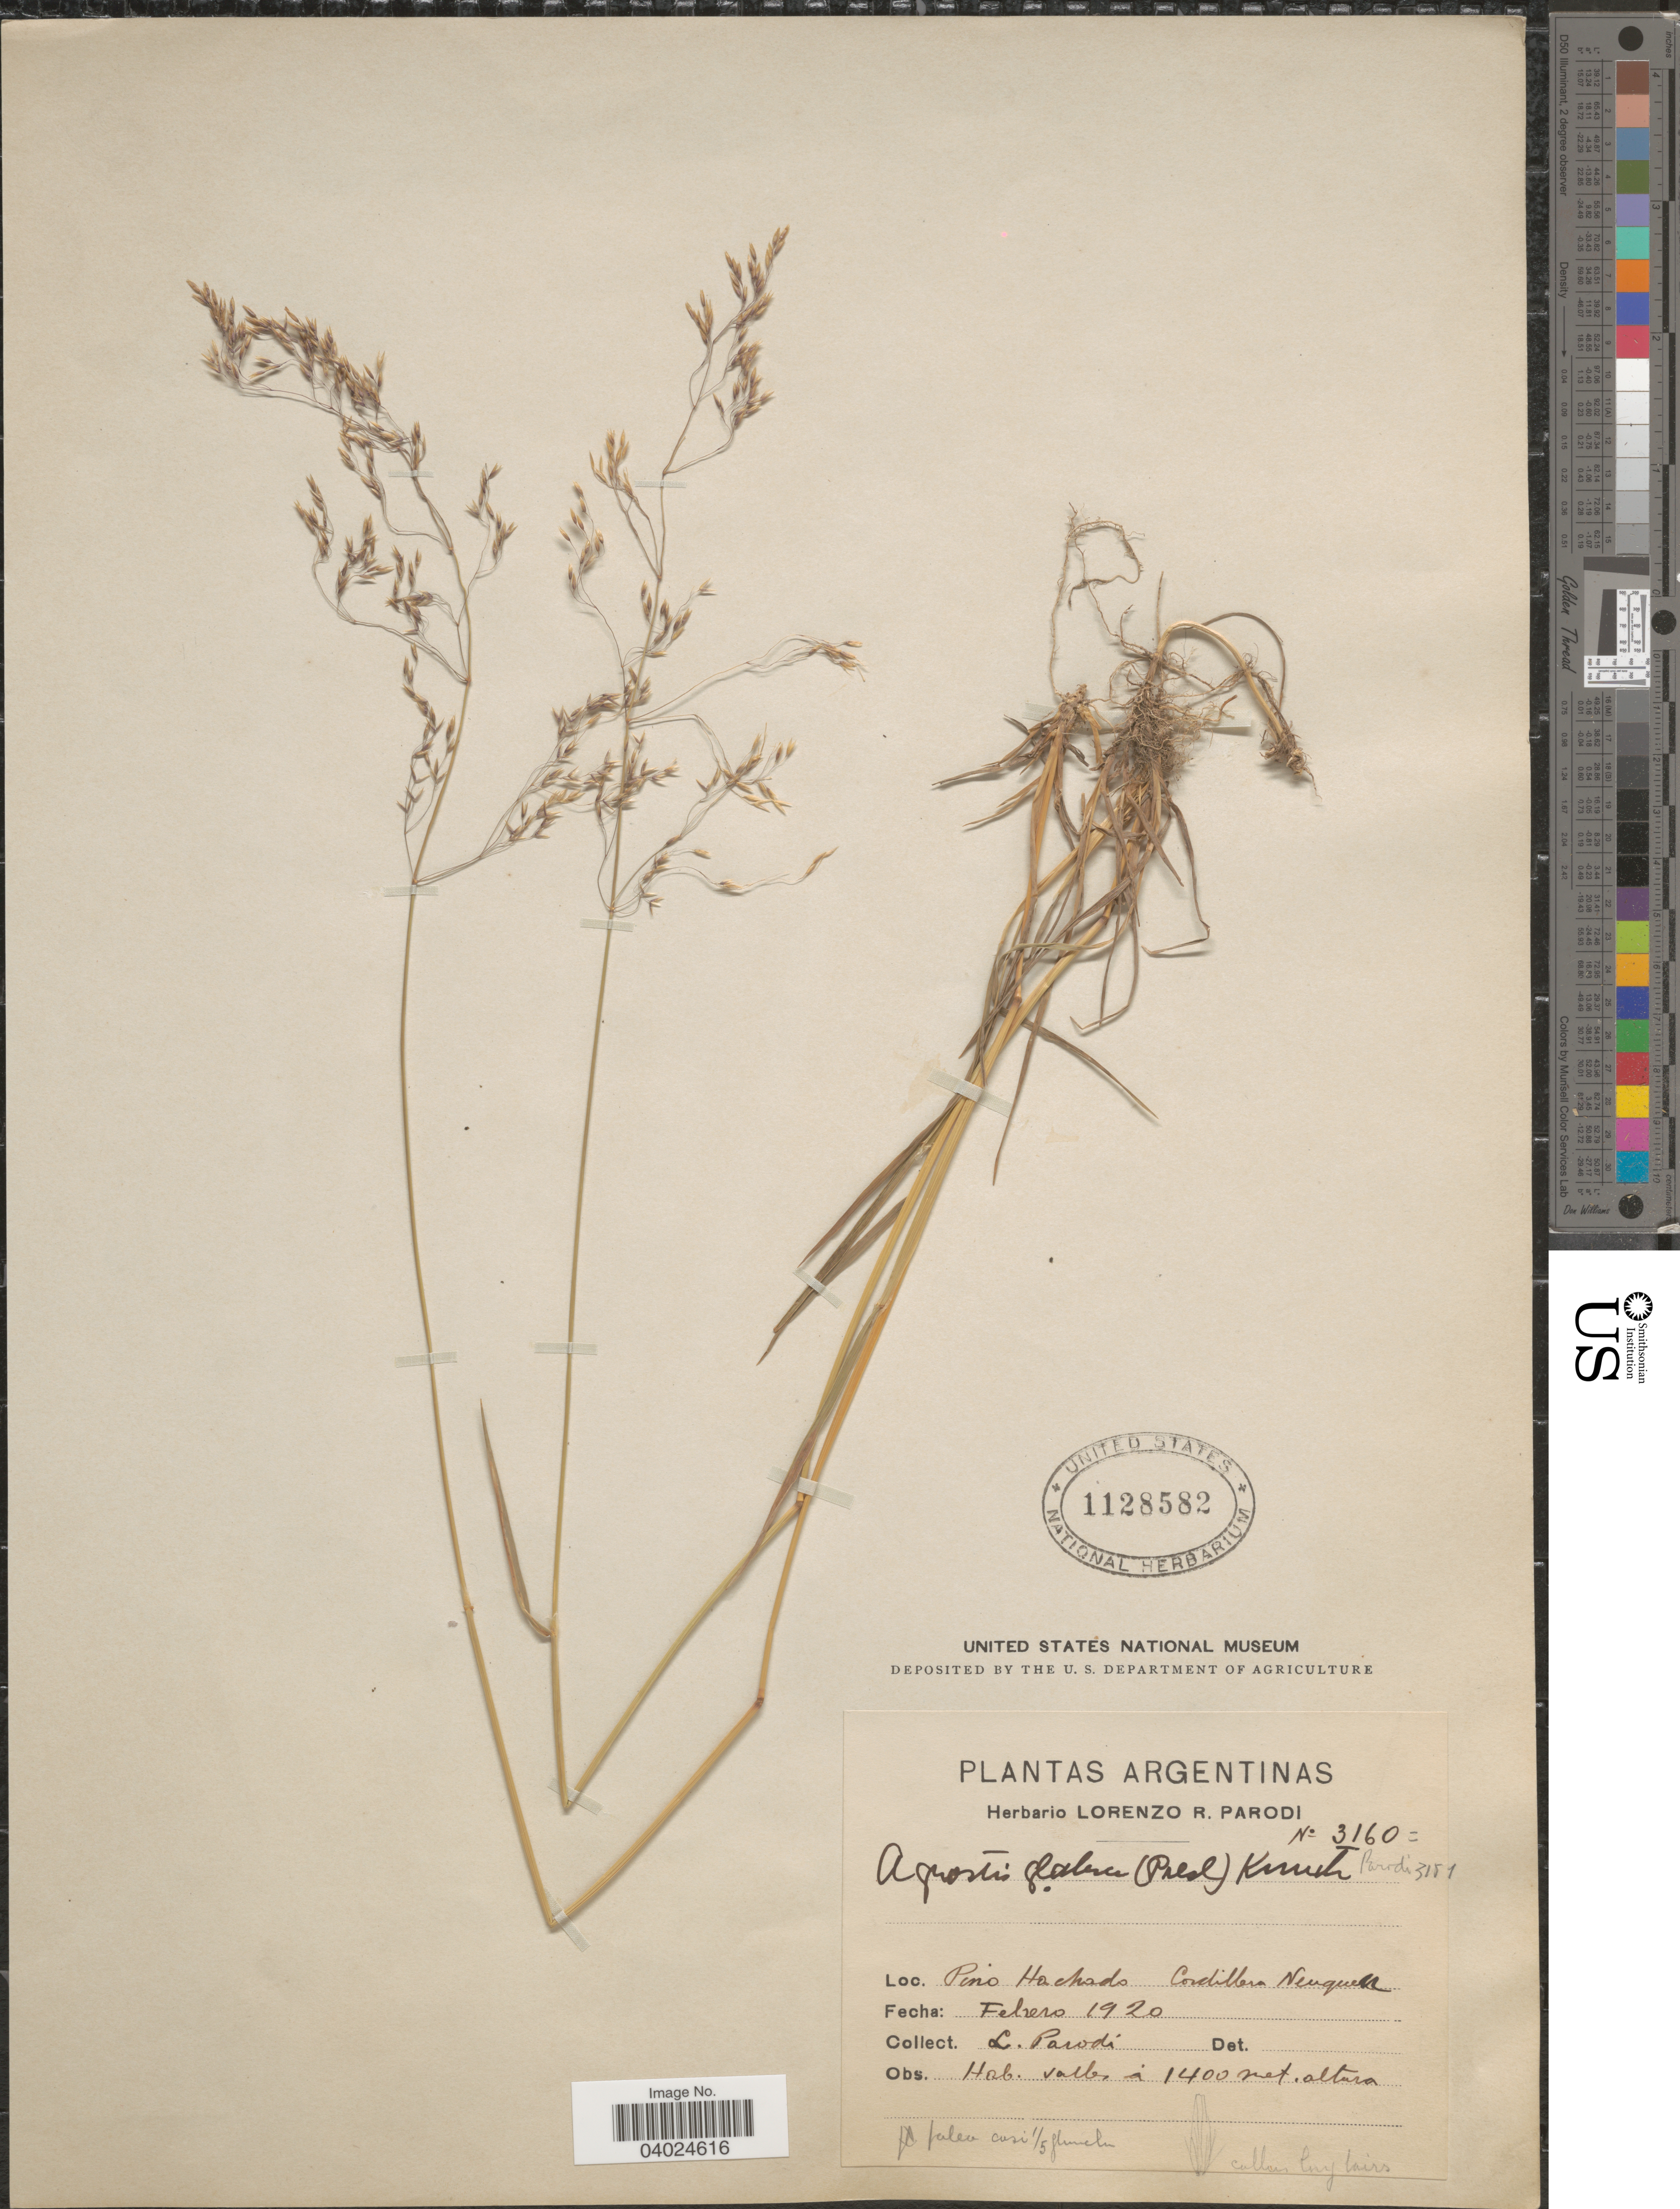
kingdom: Plantae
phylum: Tracheophyta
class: Liliopsida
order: Poales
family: Poaceae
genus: Agrostis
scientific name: Agrostis serranoi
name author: Phil.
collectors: L. R. Parodi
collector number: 3160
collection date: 1920-02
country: Argentina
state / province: Neuquen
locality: Pino Hachado. Cordillera Neuquen.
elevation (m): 1400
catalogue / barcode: US 1128582